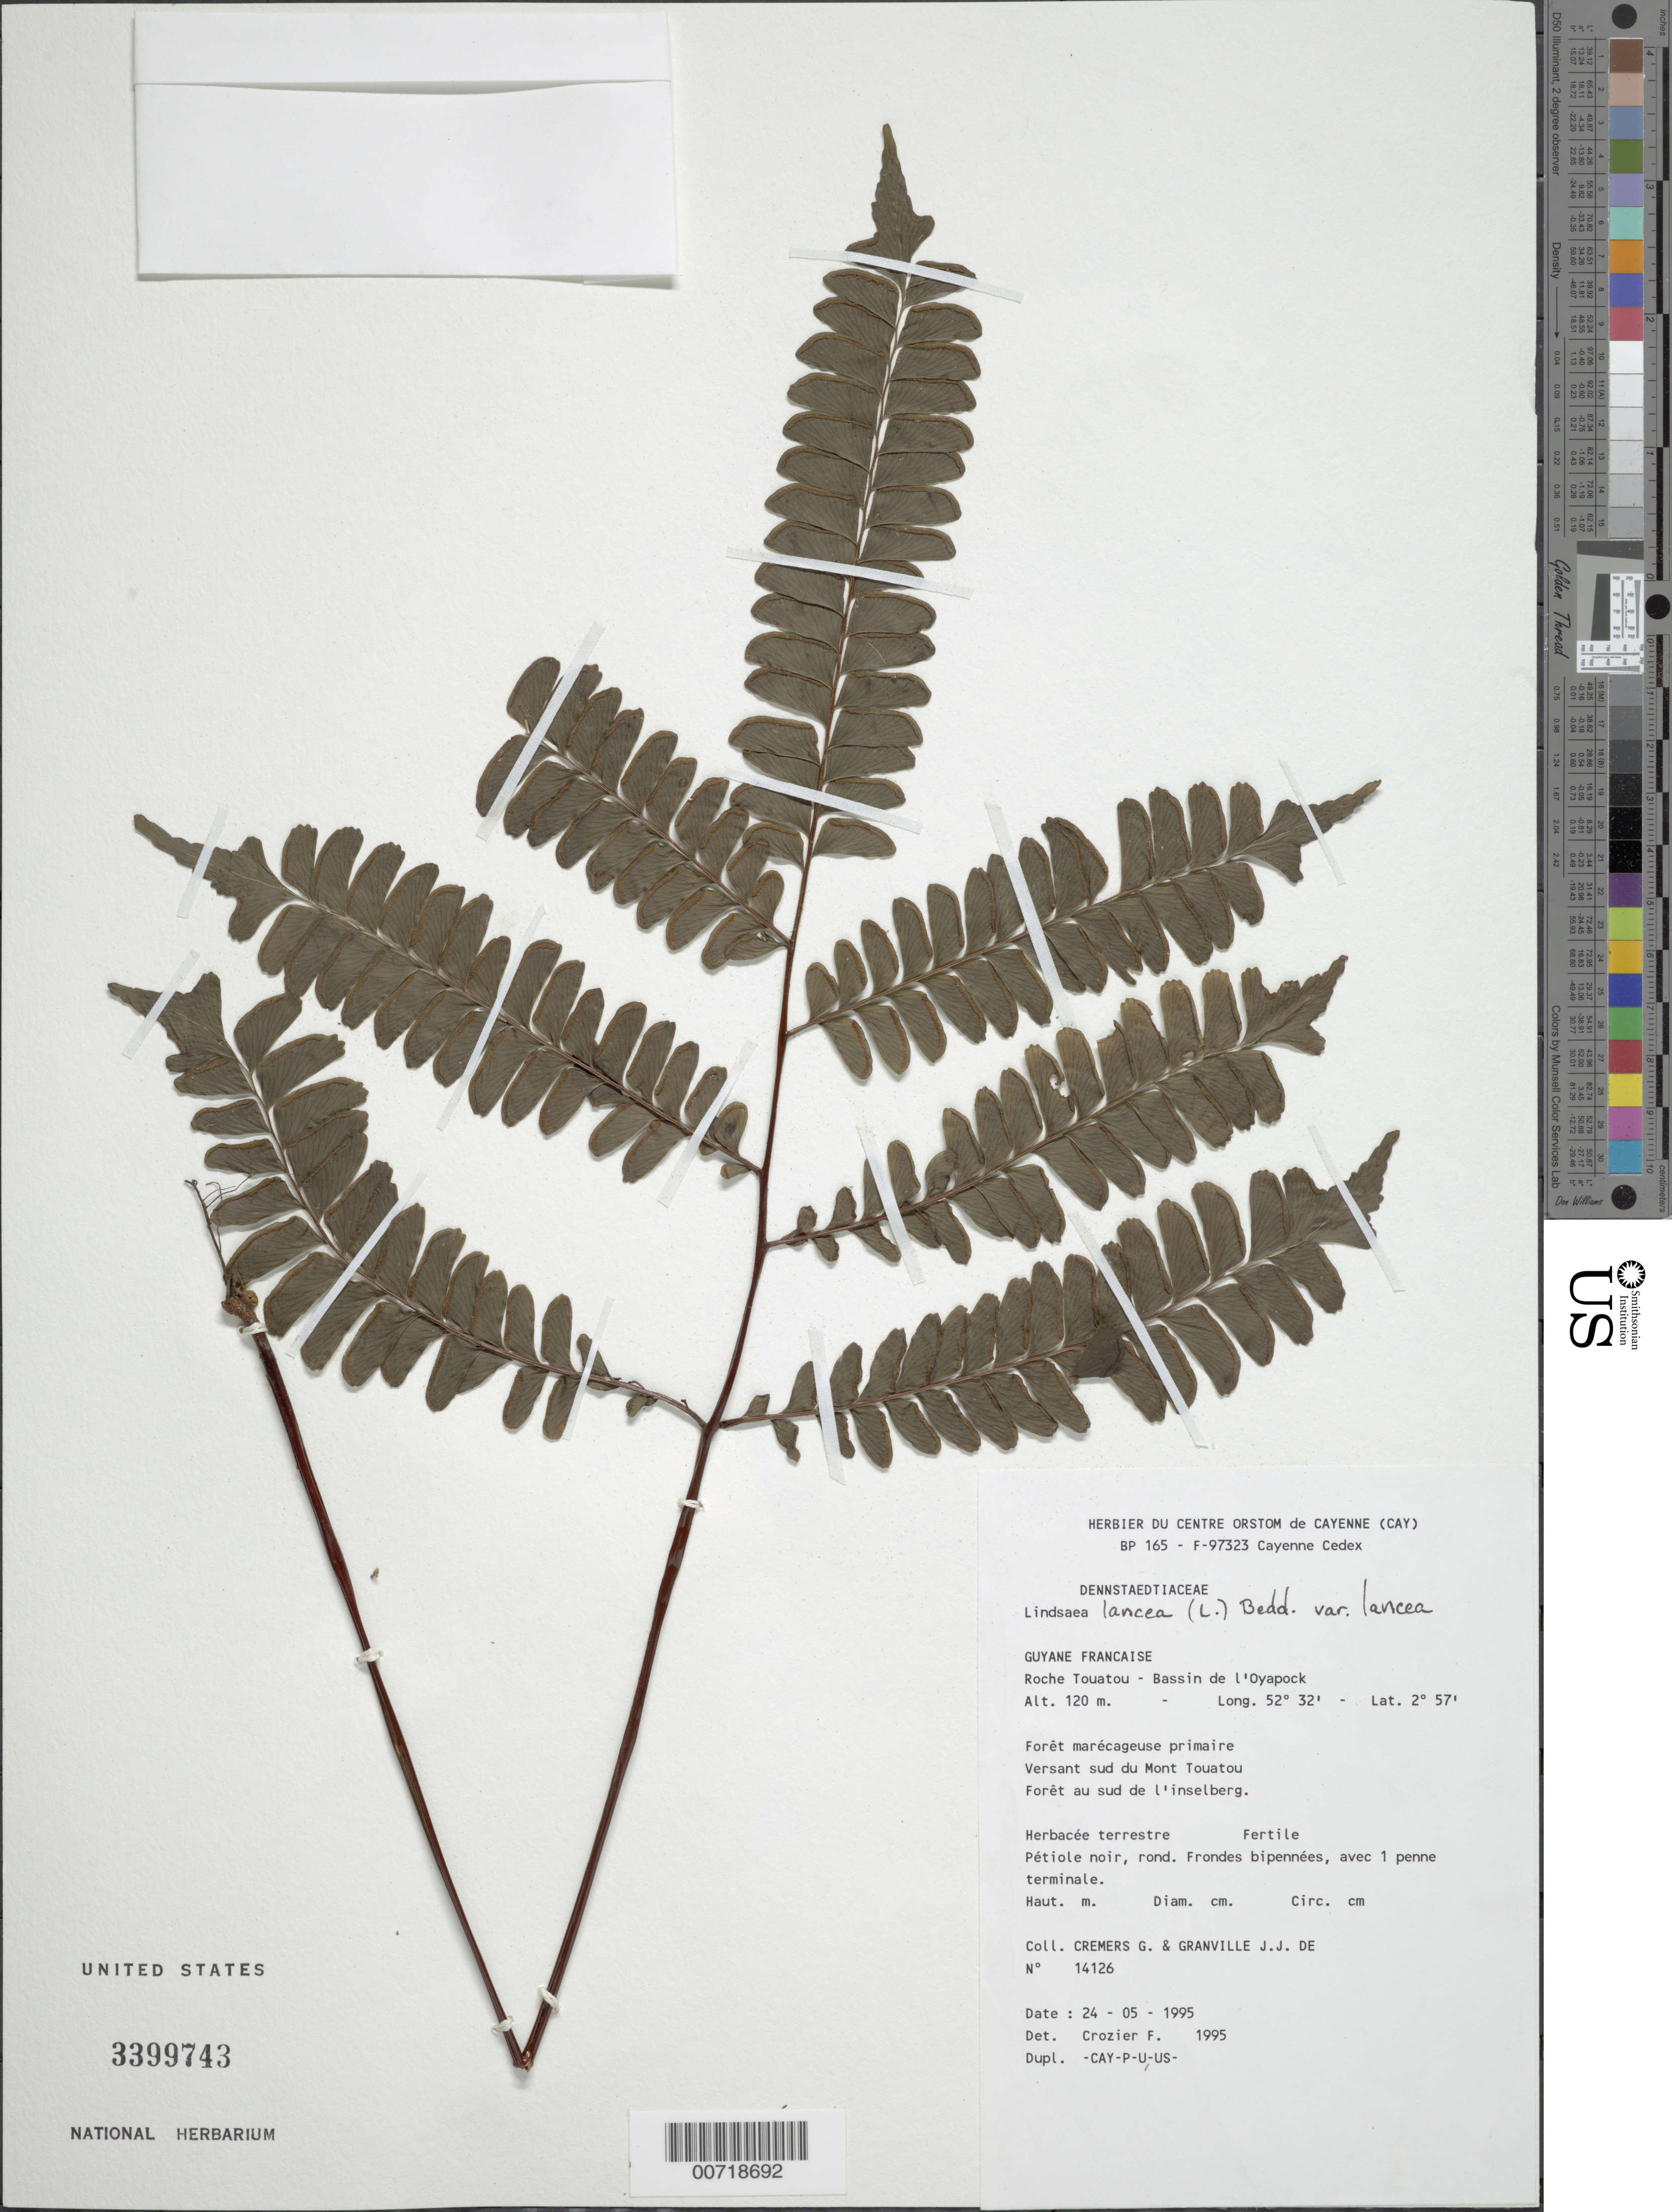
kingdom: Plantae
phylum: Tracheophyta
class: Polypodiopsida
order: Polypodiales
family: Lindsaeaceae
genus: Lindsaea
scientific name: Lindsaea lancea var. lancea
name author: (L.) Bedd.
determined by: Crozier, F.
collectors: G. Cremers & J.-J. de Granville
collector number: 14126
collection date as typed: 24-May-95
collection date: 1995-05-24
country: French Guiana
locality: Roche Touatou, Bassin de l'Oyapock, versant sud du Mont Touatou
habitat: Forêt marécageuse primaire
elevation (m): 120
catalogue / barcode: US 3399743